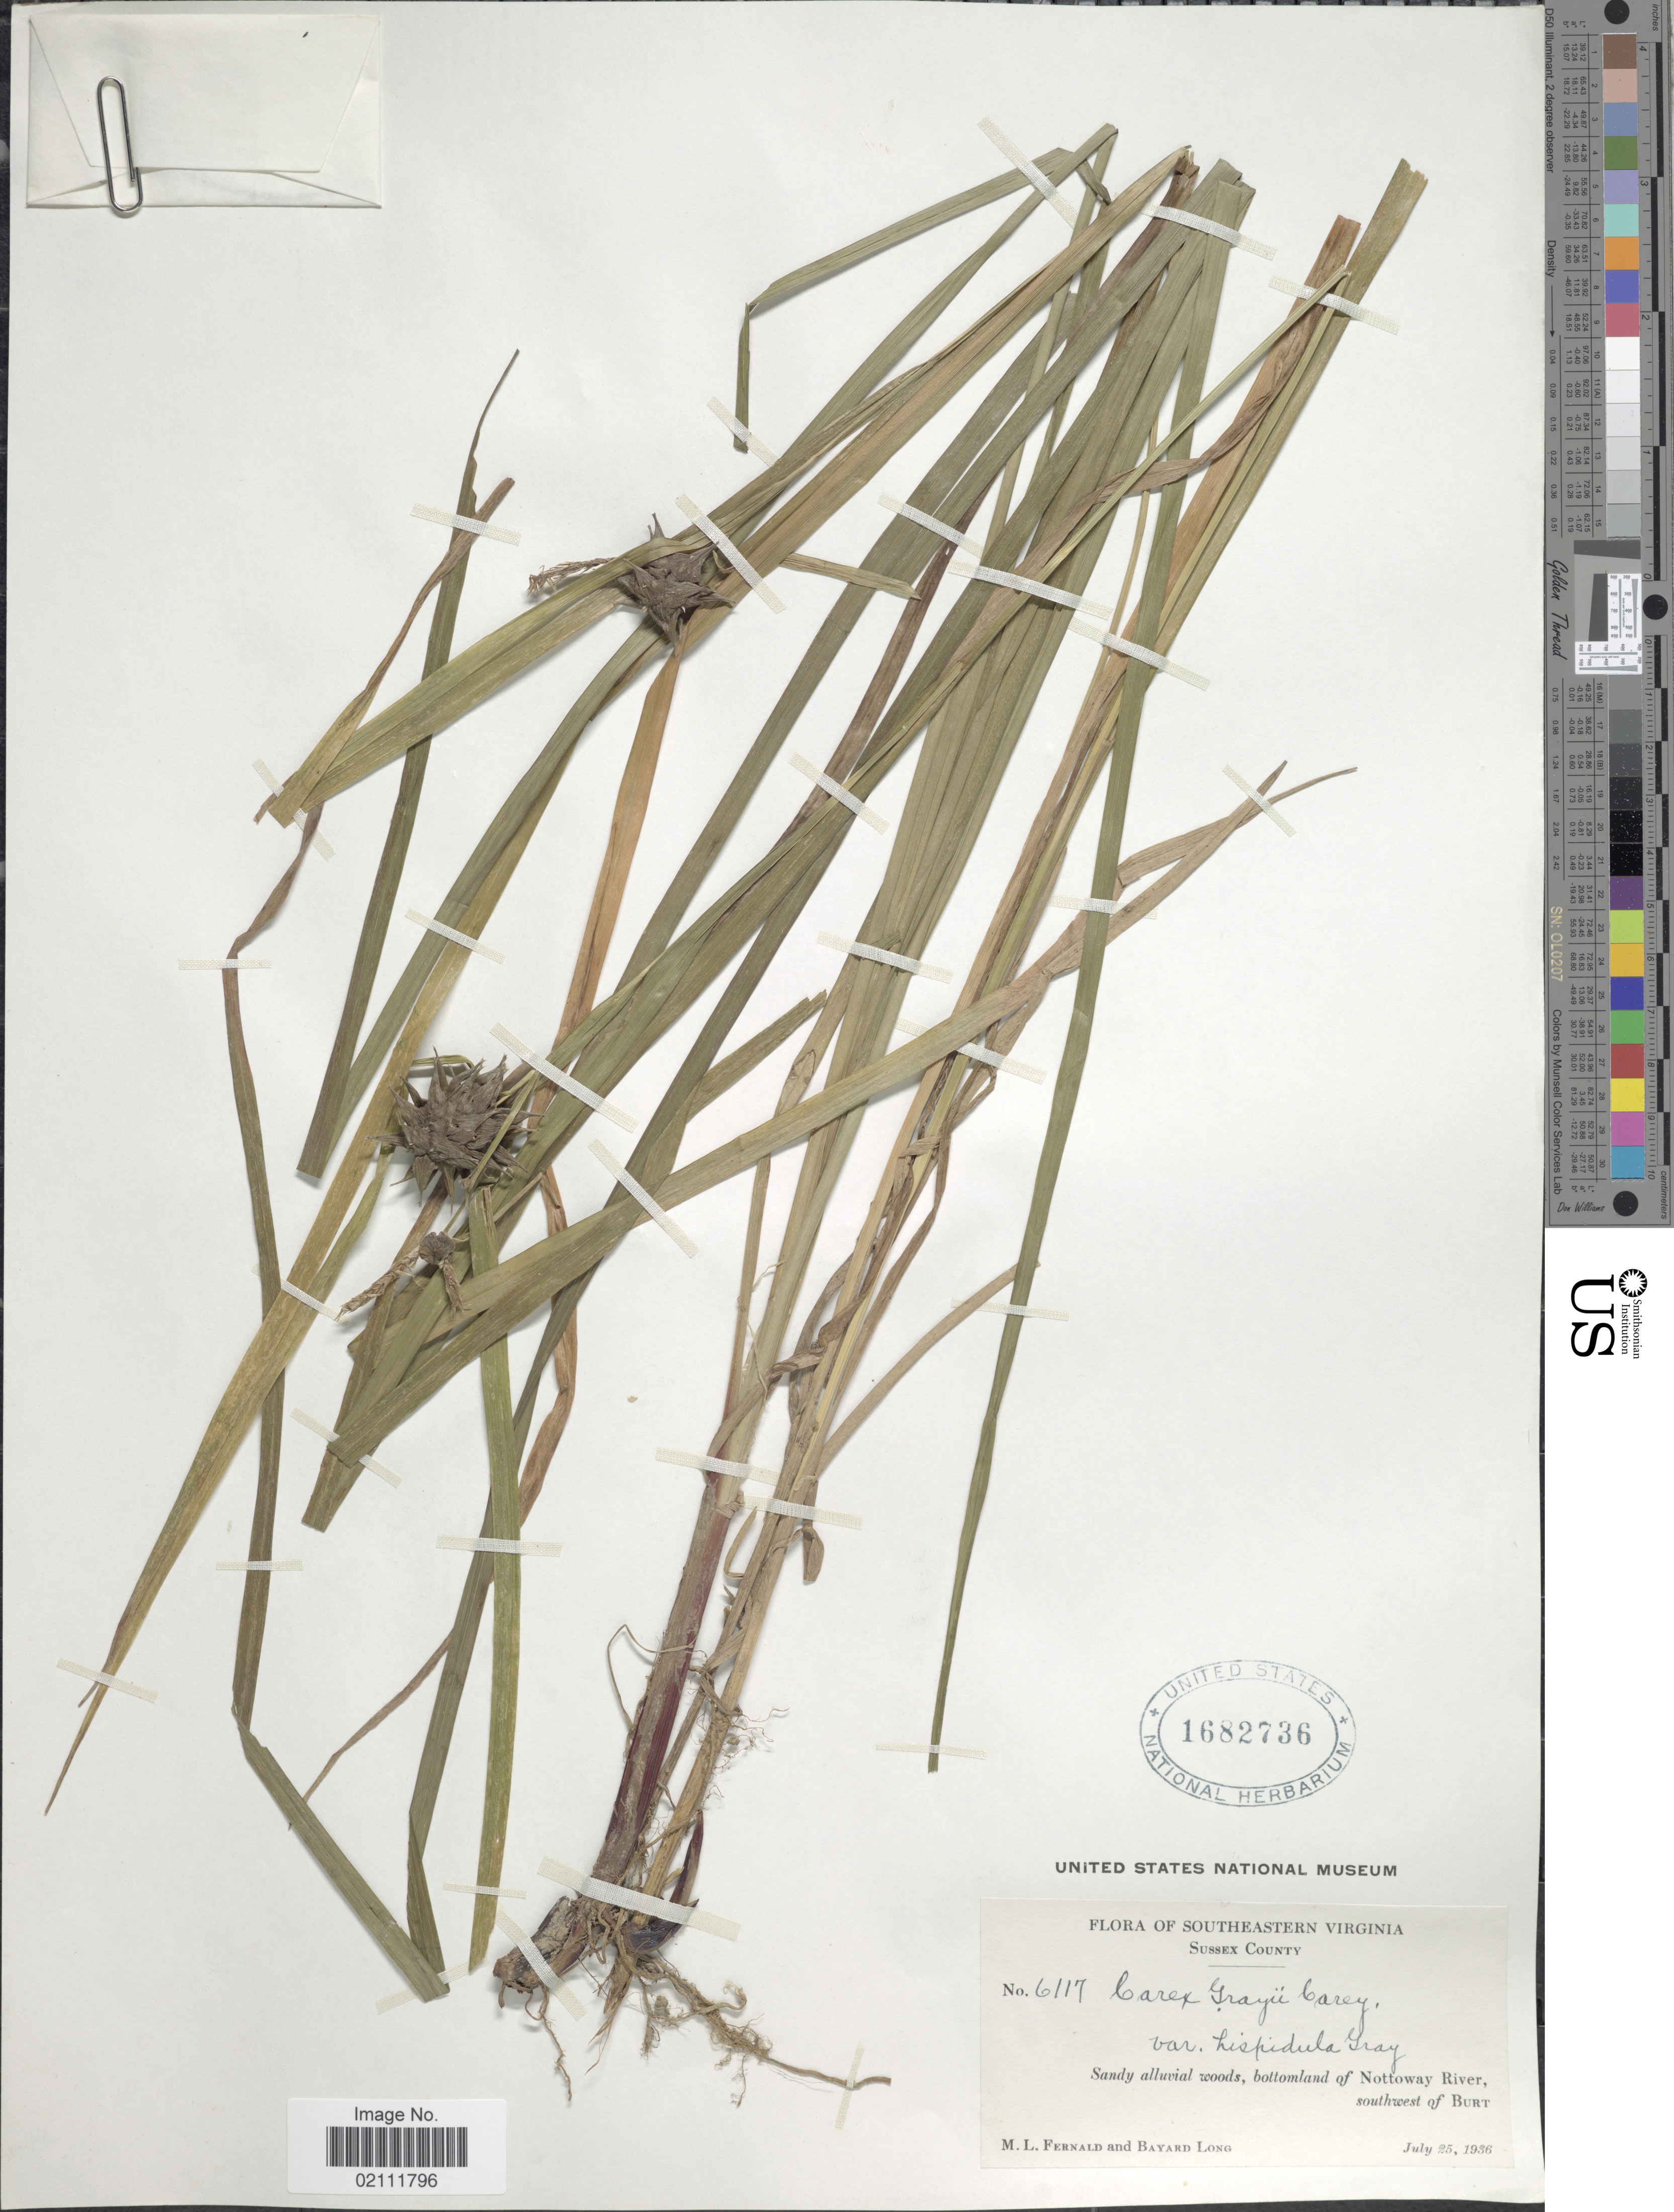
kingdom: Plantae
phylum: Tracheophyta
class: Liliopsida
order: Poales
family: Cyperaceae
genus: Carex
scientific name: Carex grayi var. hispidula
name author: A. Gray ex L.H. Bailey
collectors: M. L. Fernald & B. Long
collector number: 6117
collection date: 1936-07-25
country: United States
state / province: Virginia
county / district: Sussex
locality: Southeastern Virginia, Sussex County, sandy alluvial woods, bottomland of Nottoway River, southwest of Burt.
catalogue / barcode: US 1682736